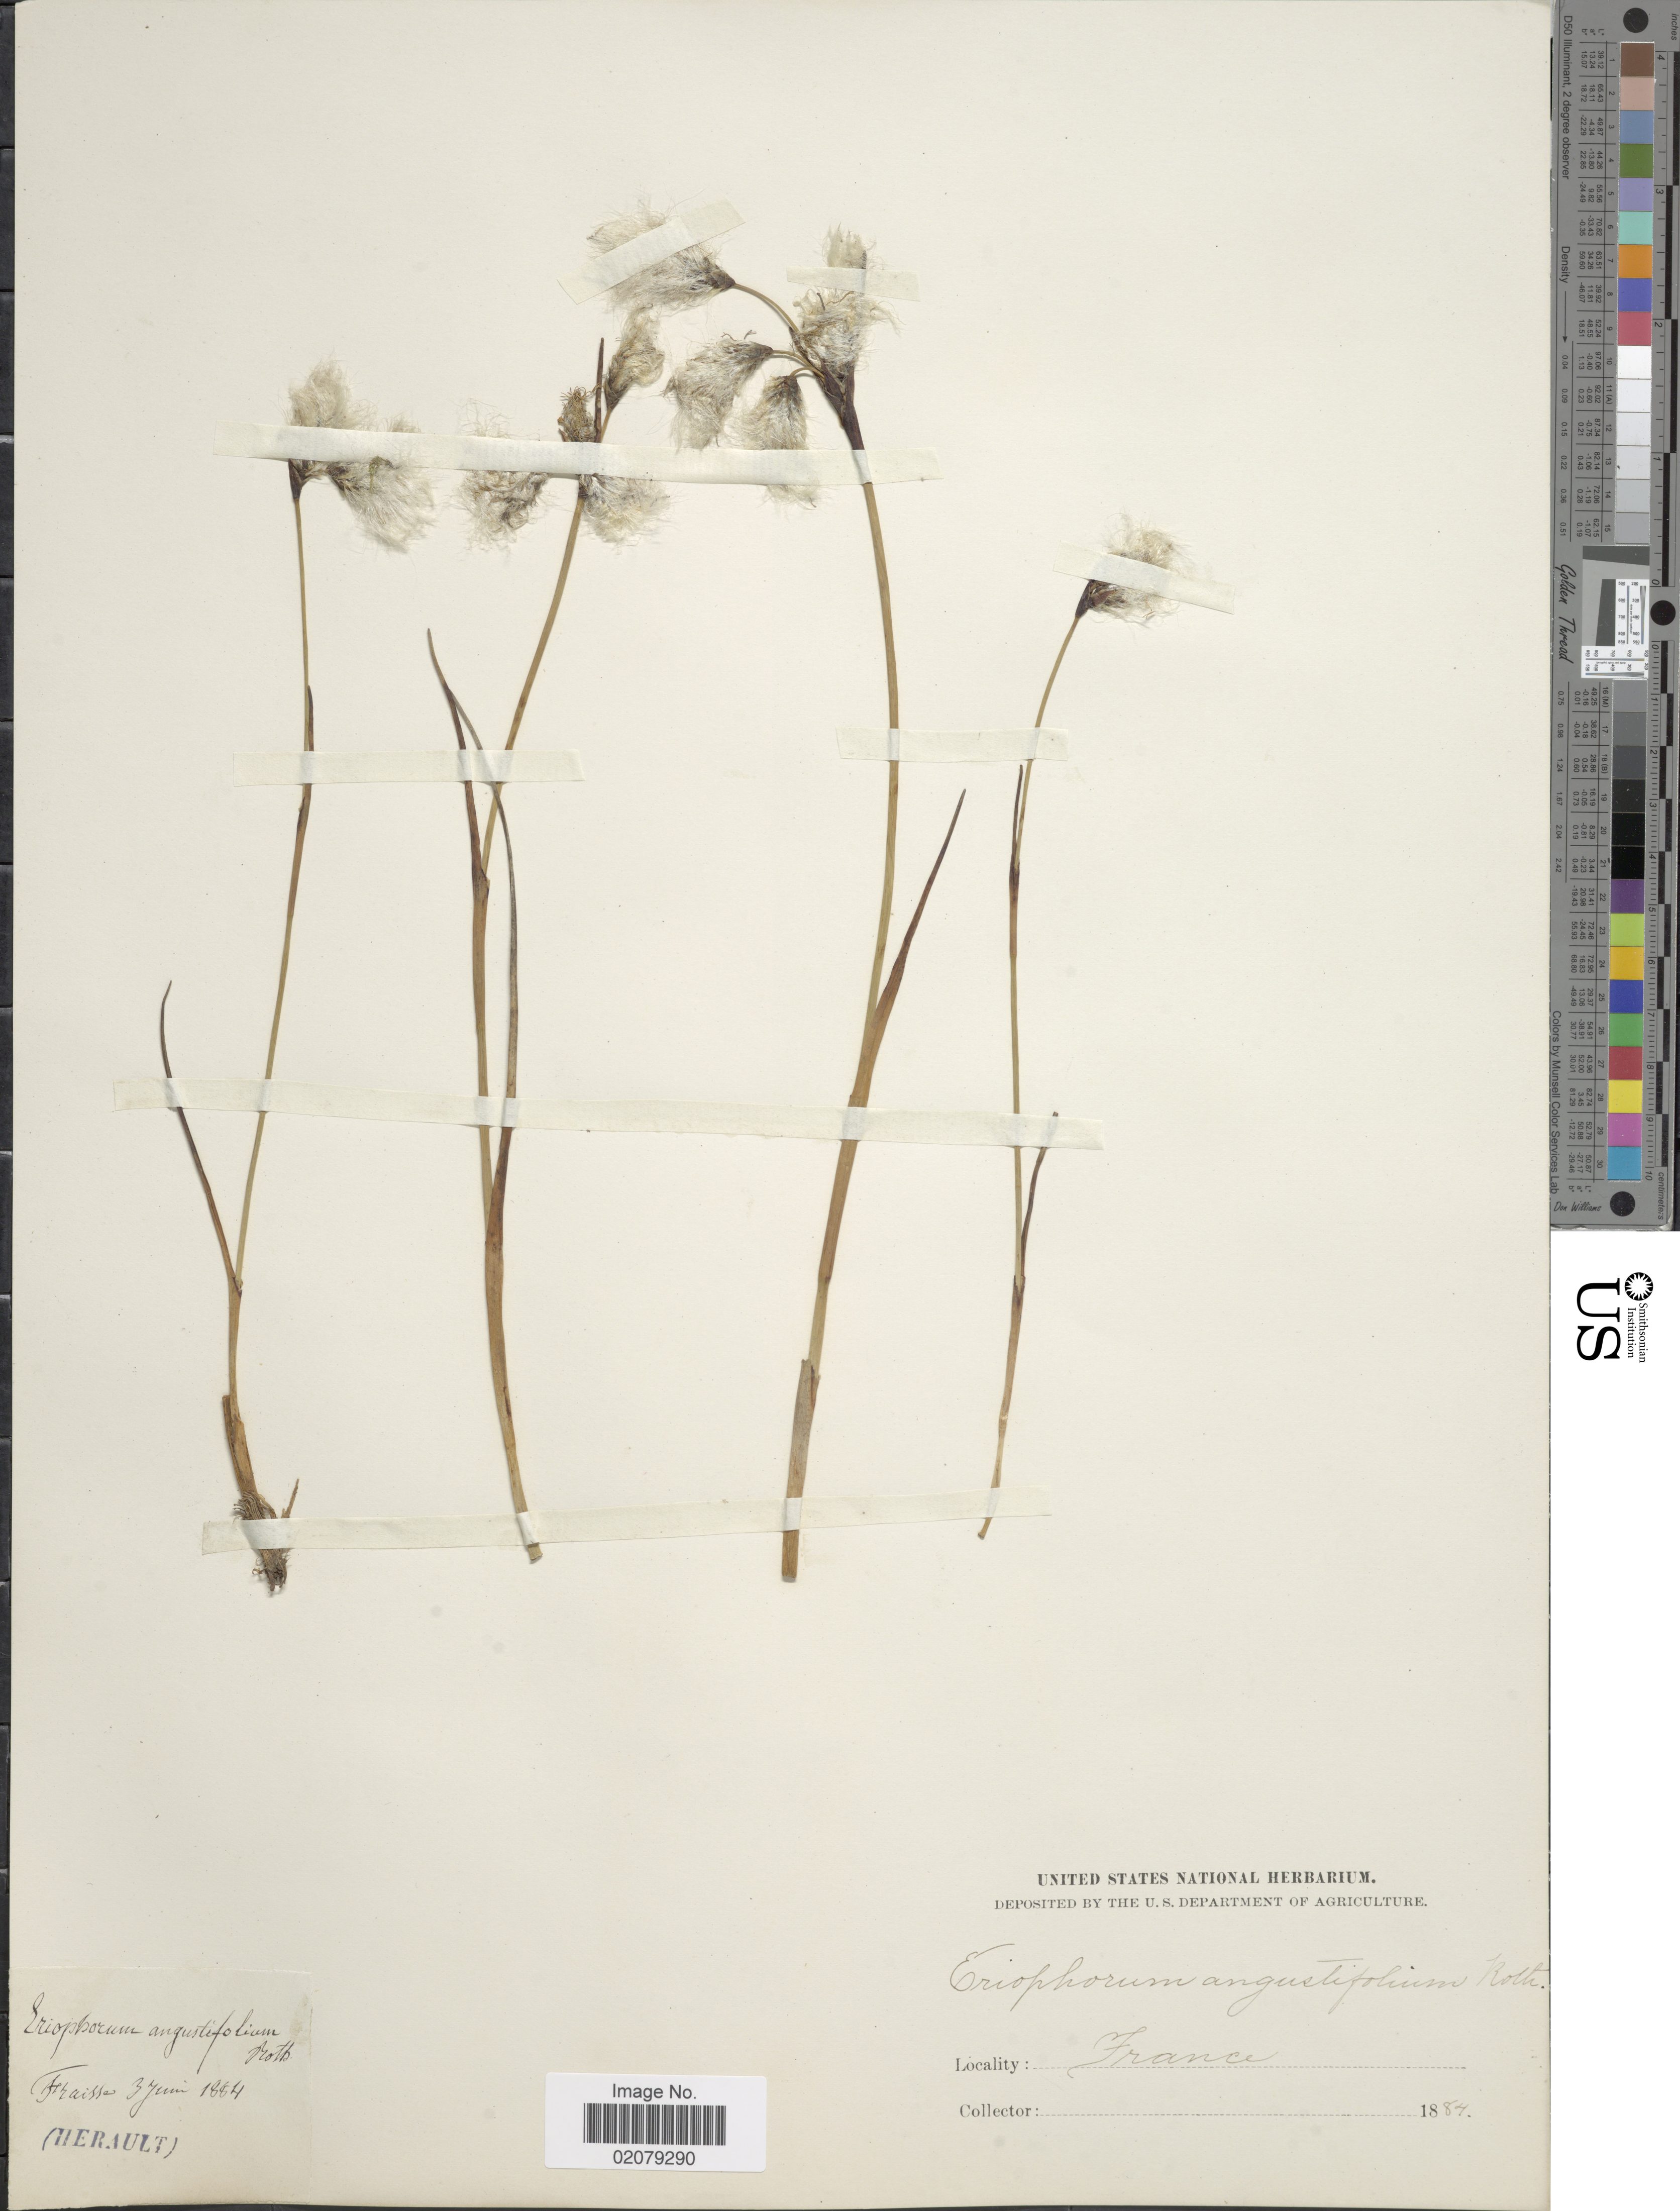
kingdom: Plantae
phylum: Tracheophyta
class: Liliopsida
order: Poales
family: Cyperaceae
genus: Eriophorum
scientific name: Eriophorum angustifolium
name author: Honck.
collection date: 1884-06-03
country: France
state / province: Occitanie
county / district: Hérault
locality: Fraisse, Herault